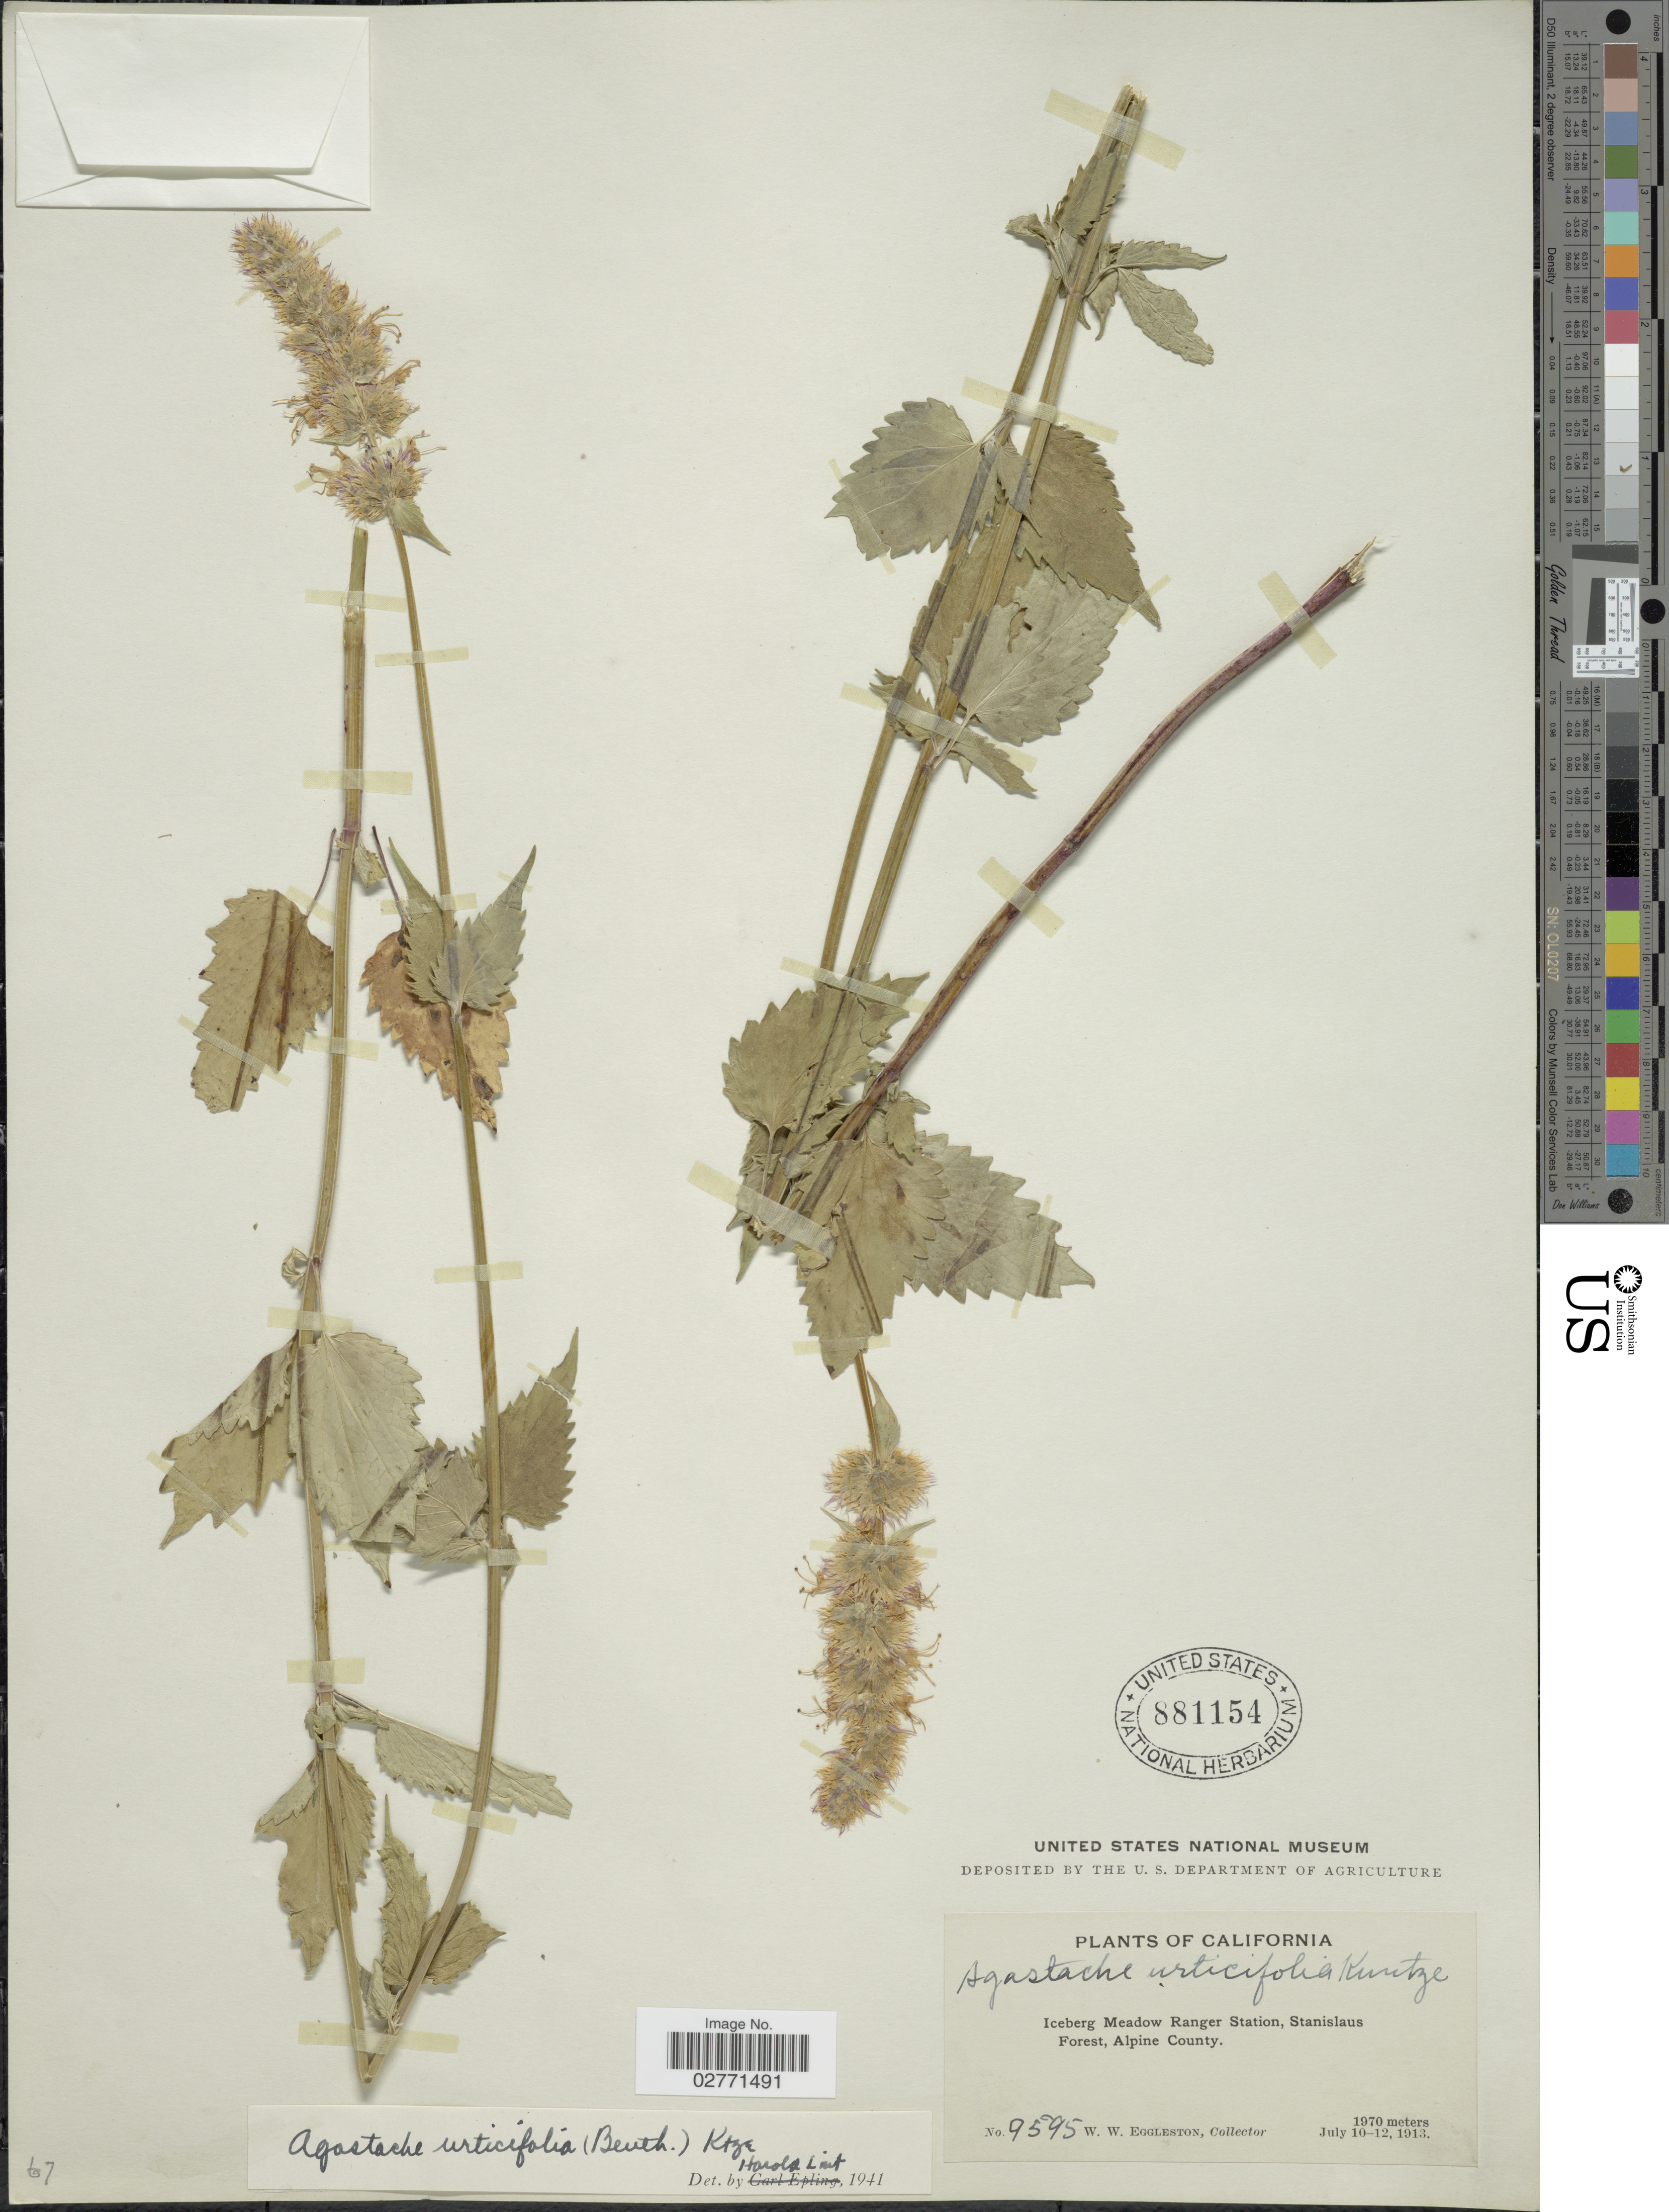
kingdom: Plantae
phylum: Tracheophyta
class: Magnoliopsida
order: Lamiales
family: Lamiaceae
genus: Agastache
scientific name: Agastache urticifolia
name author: (Benth.) Kuntze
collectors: W. W. Eggleston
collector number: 9595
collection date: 1913-07-10/1913-07-12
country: United States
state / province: California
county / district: Alpine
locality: Iceberg Meadow Ranger Station, Stanislaus Forest, Alpine County.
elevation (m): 1970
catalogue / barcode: US 881154